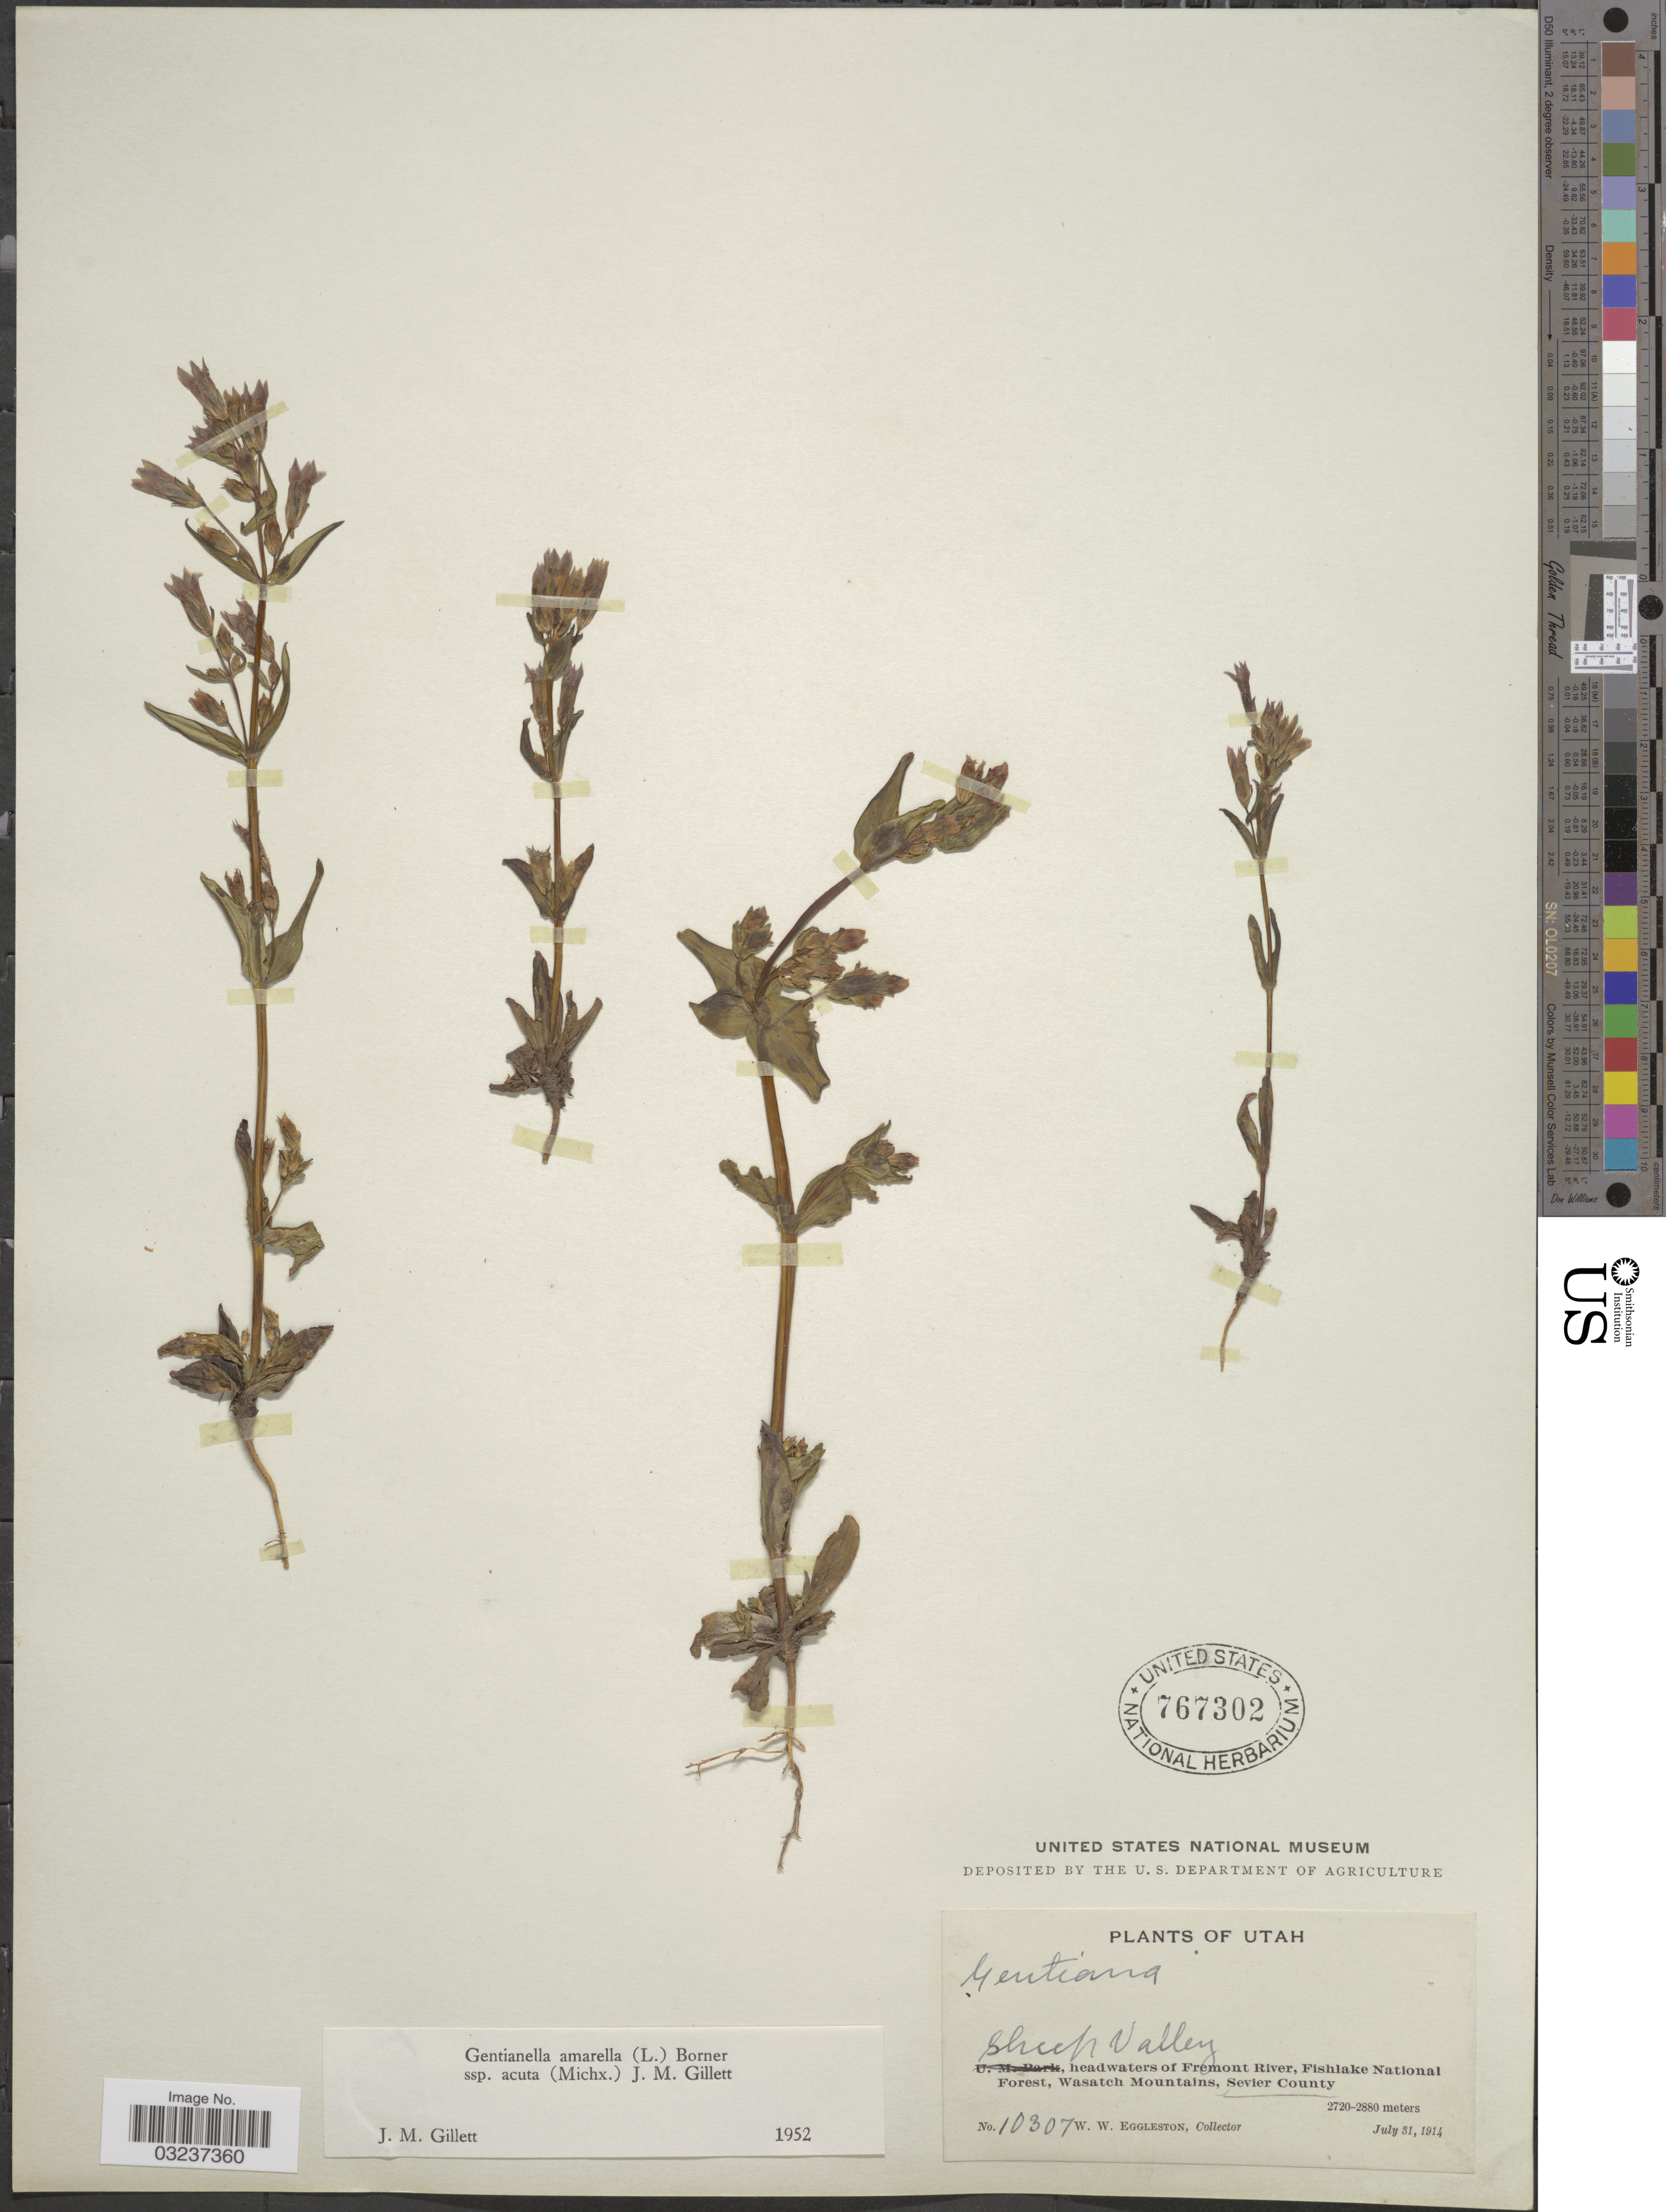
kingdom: Plantae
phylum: Tracheophyta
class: Magnoliopsida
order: Gentianales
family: Gentianaceae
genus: Gentianella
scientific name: Gentianella amarella subsp. acuta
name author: (Michx.) J.M. Gillett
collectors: W. W. Eggleston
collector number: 10307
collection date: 1914-07-31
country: United States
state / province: Utah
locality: Sheep Valley, headwaters of Fremont River, Fishlake National Forest, Wasatch Mountains, Sevier County.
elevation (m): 2720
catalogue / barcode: US 767302